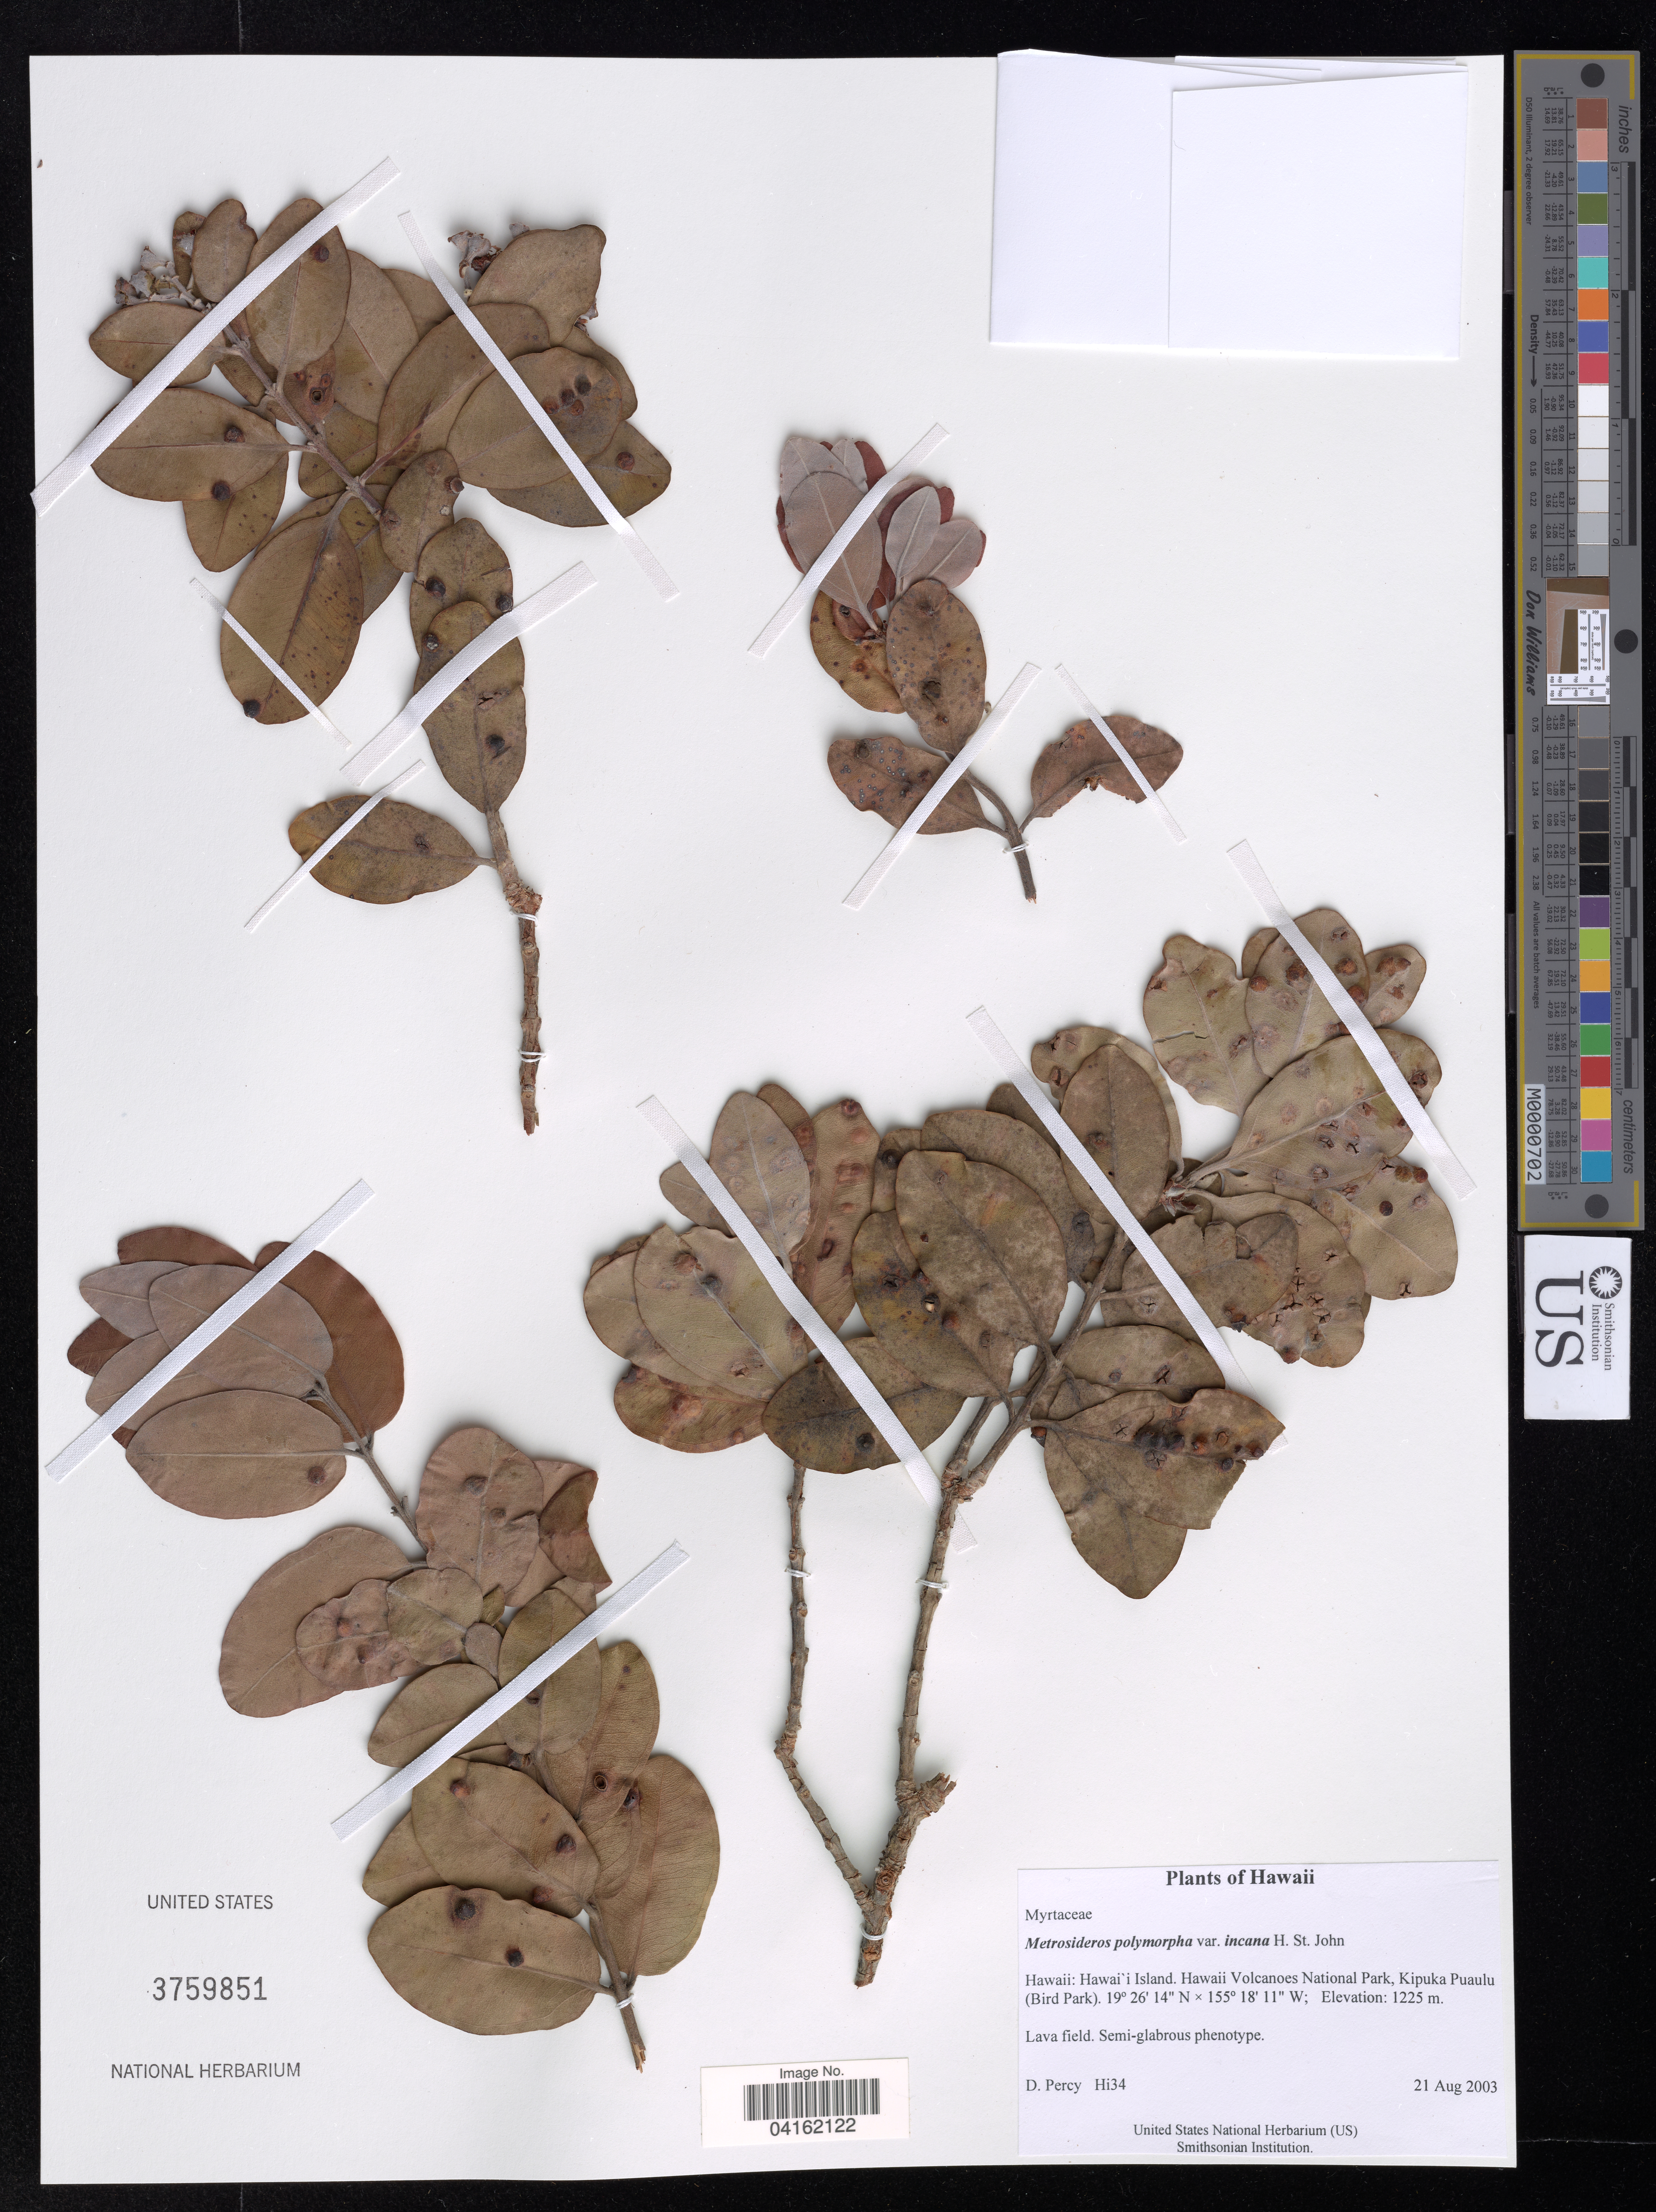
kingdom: Plantae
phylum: Tracheophyta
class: Magnoliopsida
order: Myrtales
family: Myrtaceae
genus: Metrosideros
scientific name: Metrosideros polymorpha var. incana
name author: H. St. John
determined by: Percy, D. M.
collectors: D. Percy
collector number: Hi34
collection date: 2003-08-21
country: United States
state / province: Hawaii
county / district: Hawaii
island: Hawaii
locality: Hawaii Volcanoes National Park, Kipuka Puaulu (Bird Park)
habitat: Lava field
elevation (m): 1225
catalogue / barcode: US 3759851